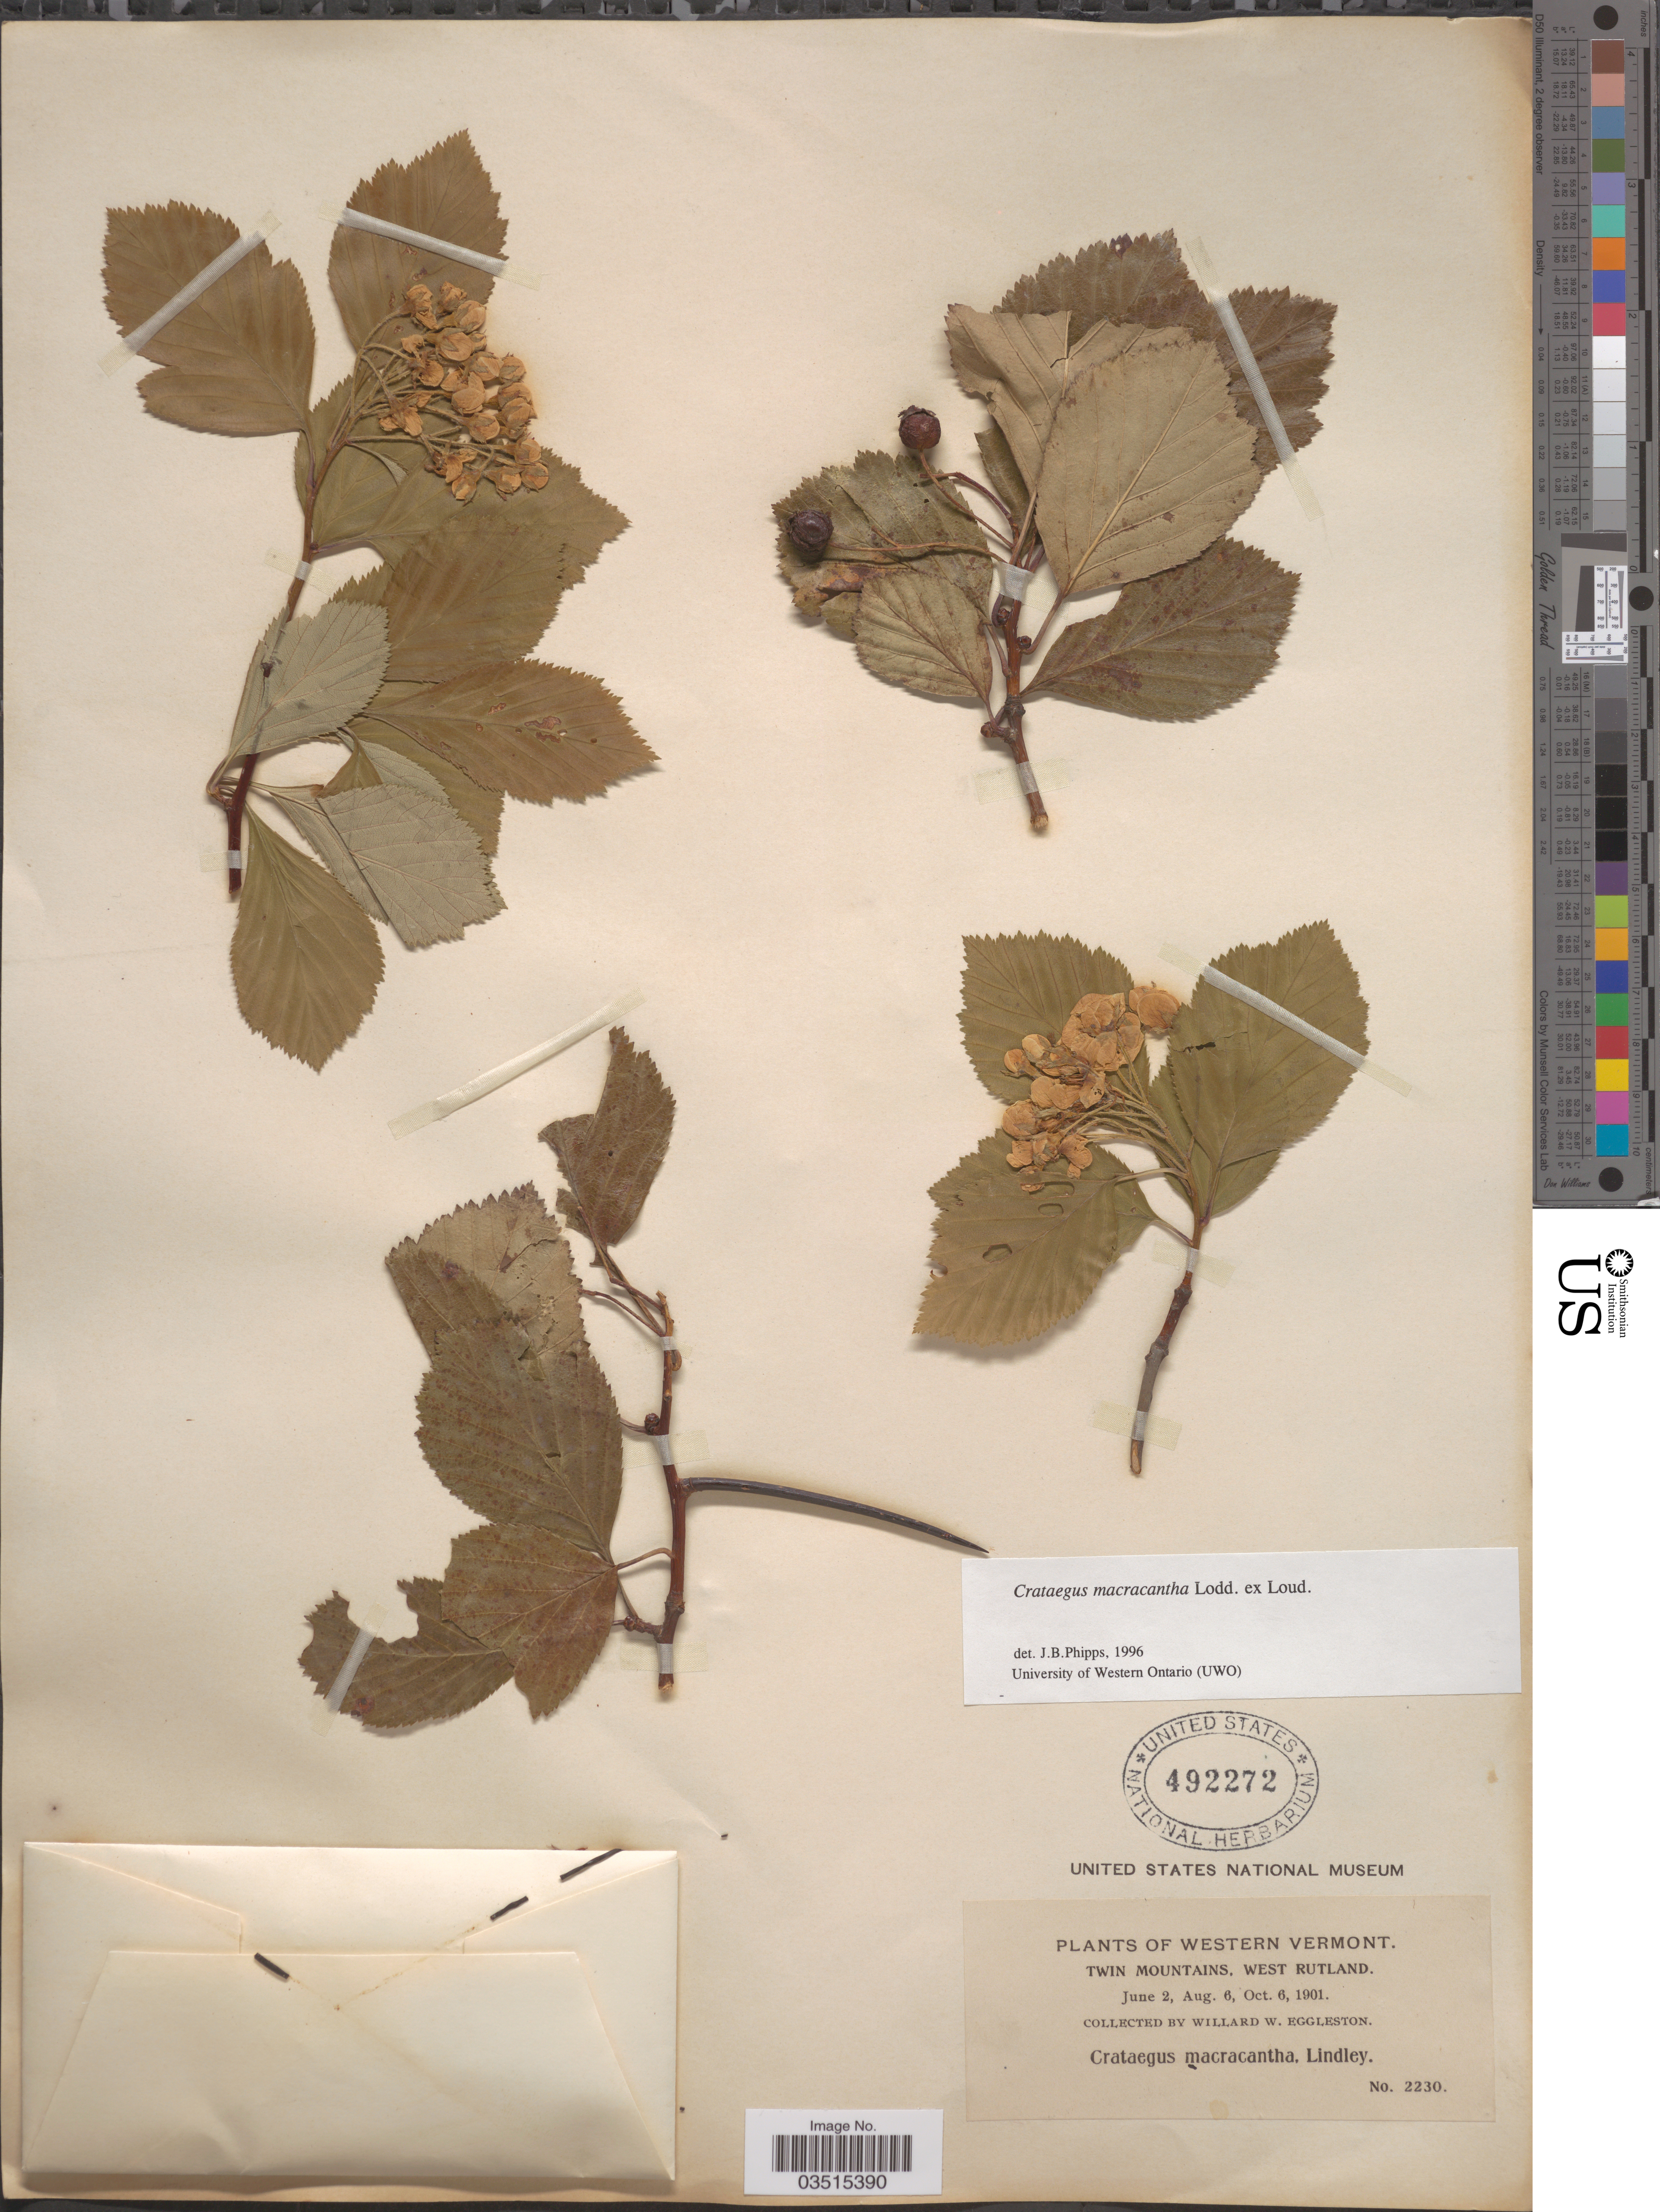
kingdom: Plantae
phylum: Tracheophyta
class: Magnoliopsida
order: Rosales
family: Rosaceae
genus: Crataegus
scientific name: Crataegus macracantha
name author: (Lindl.) Lodd. ex Loudon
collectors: W. W. Eggleston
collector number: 2230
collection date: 1901-06-02/1901-10-06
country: United States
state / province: Vermont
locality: Western Vermont. Twin Mountains, West Rutland.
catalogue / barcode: US 492272